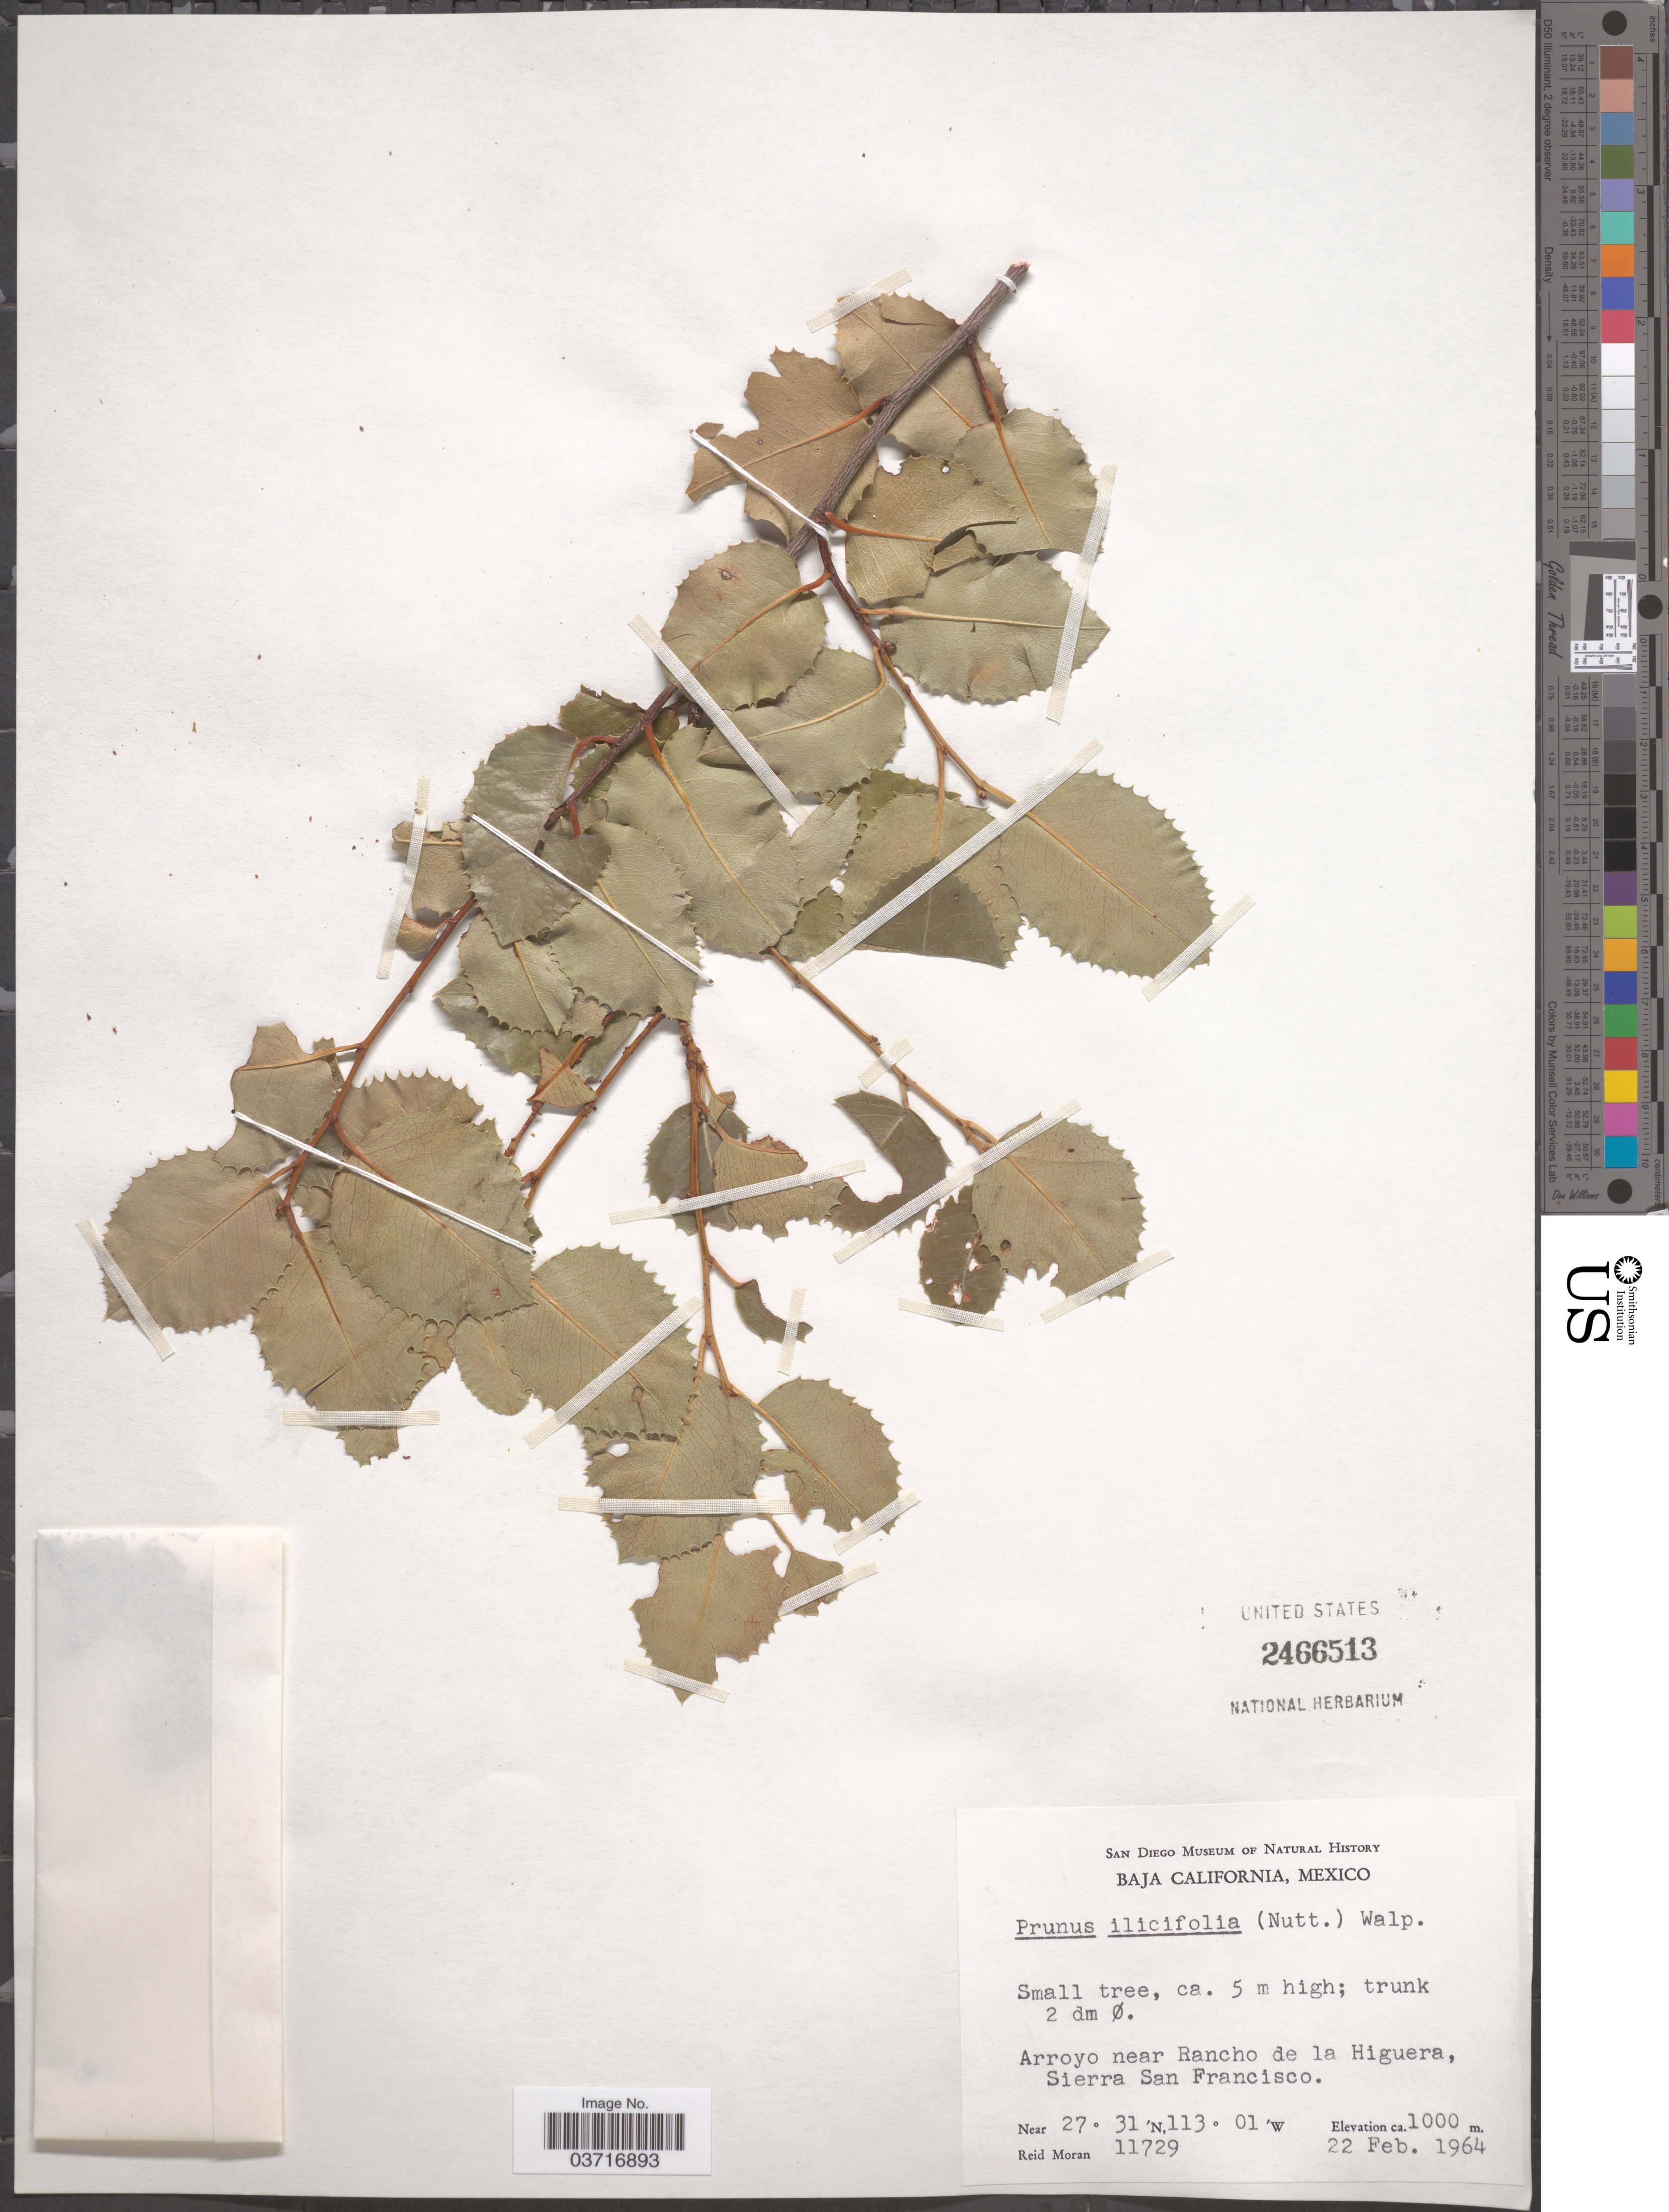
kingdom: Plantae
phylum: Tracheophyta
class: Magnoliopsida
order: Rosales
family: Rosaceae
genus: Prunus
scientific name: Prunus ilicifolia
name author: (Nutt. ex Hook. & Arn.) D. Dietr.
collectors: R. Moran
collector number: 11729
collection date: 1964-02-22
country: Mexico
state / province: Baja California Sur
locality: Arroyo near Rancho de la Higuera, Sierra San Francisco.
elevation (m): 1000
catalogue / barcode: US 2466513